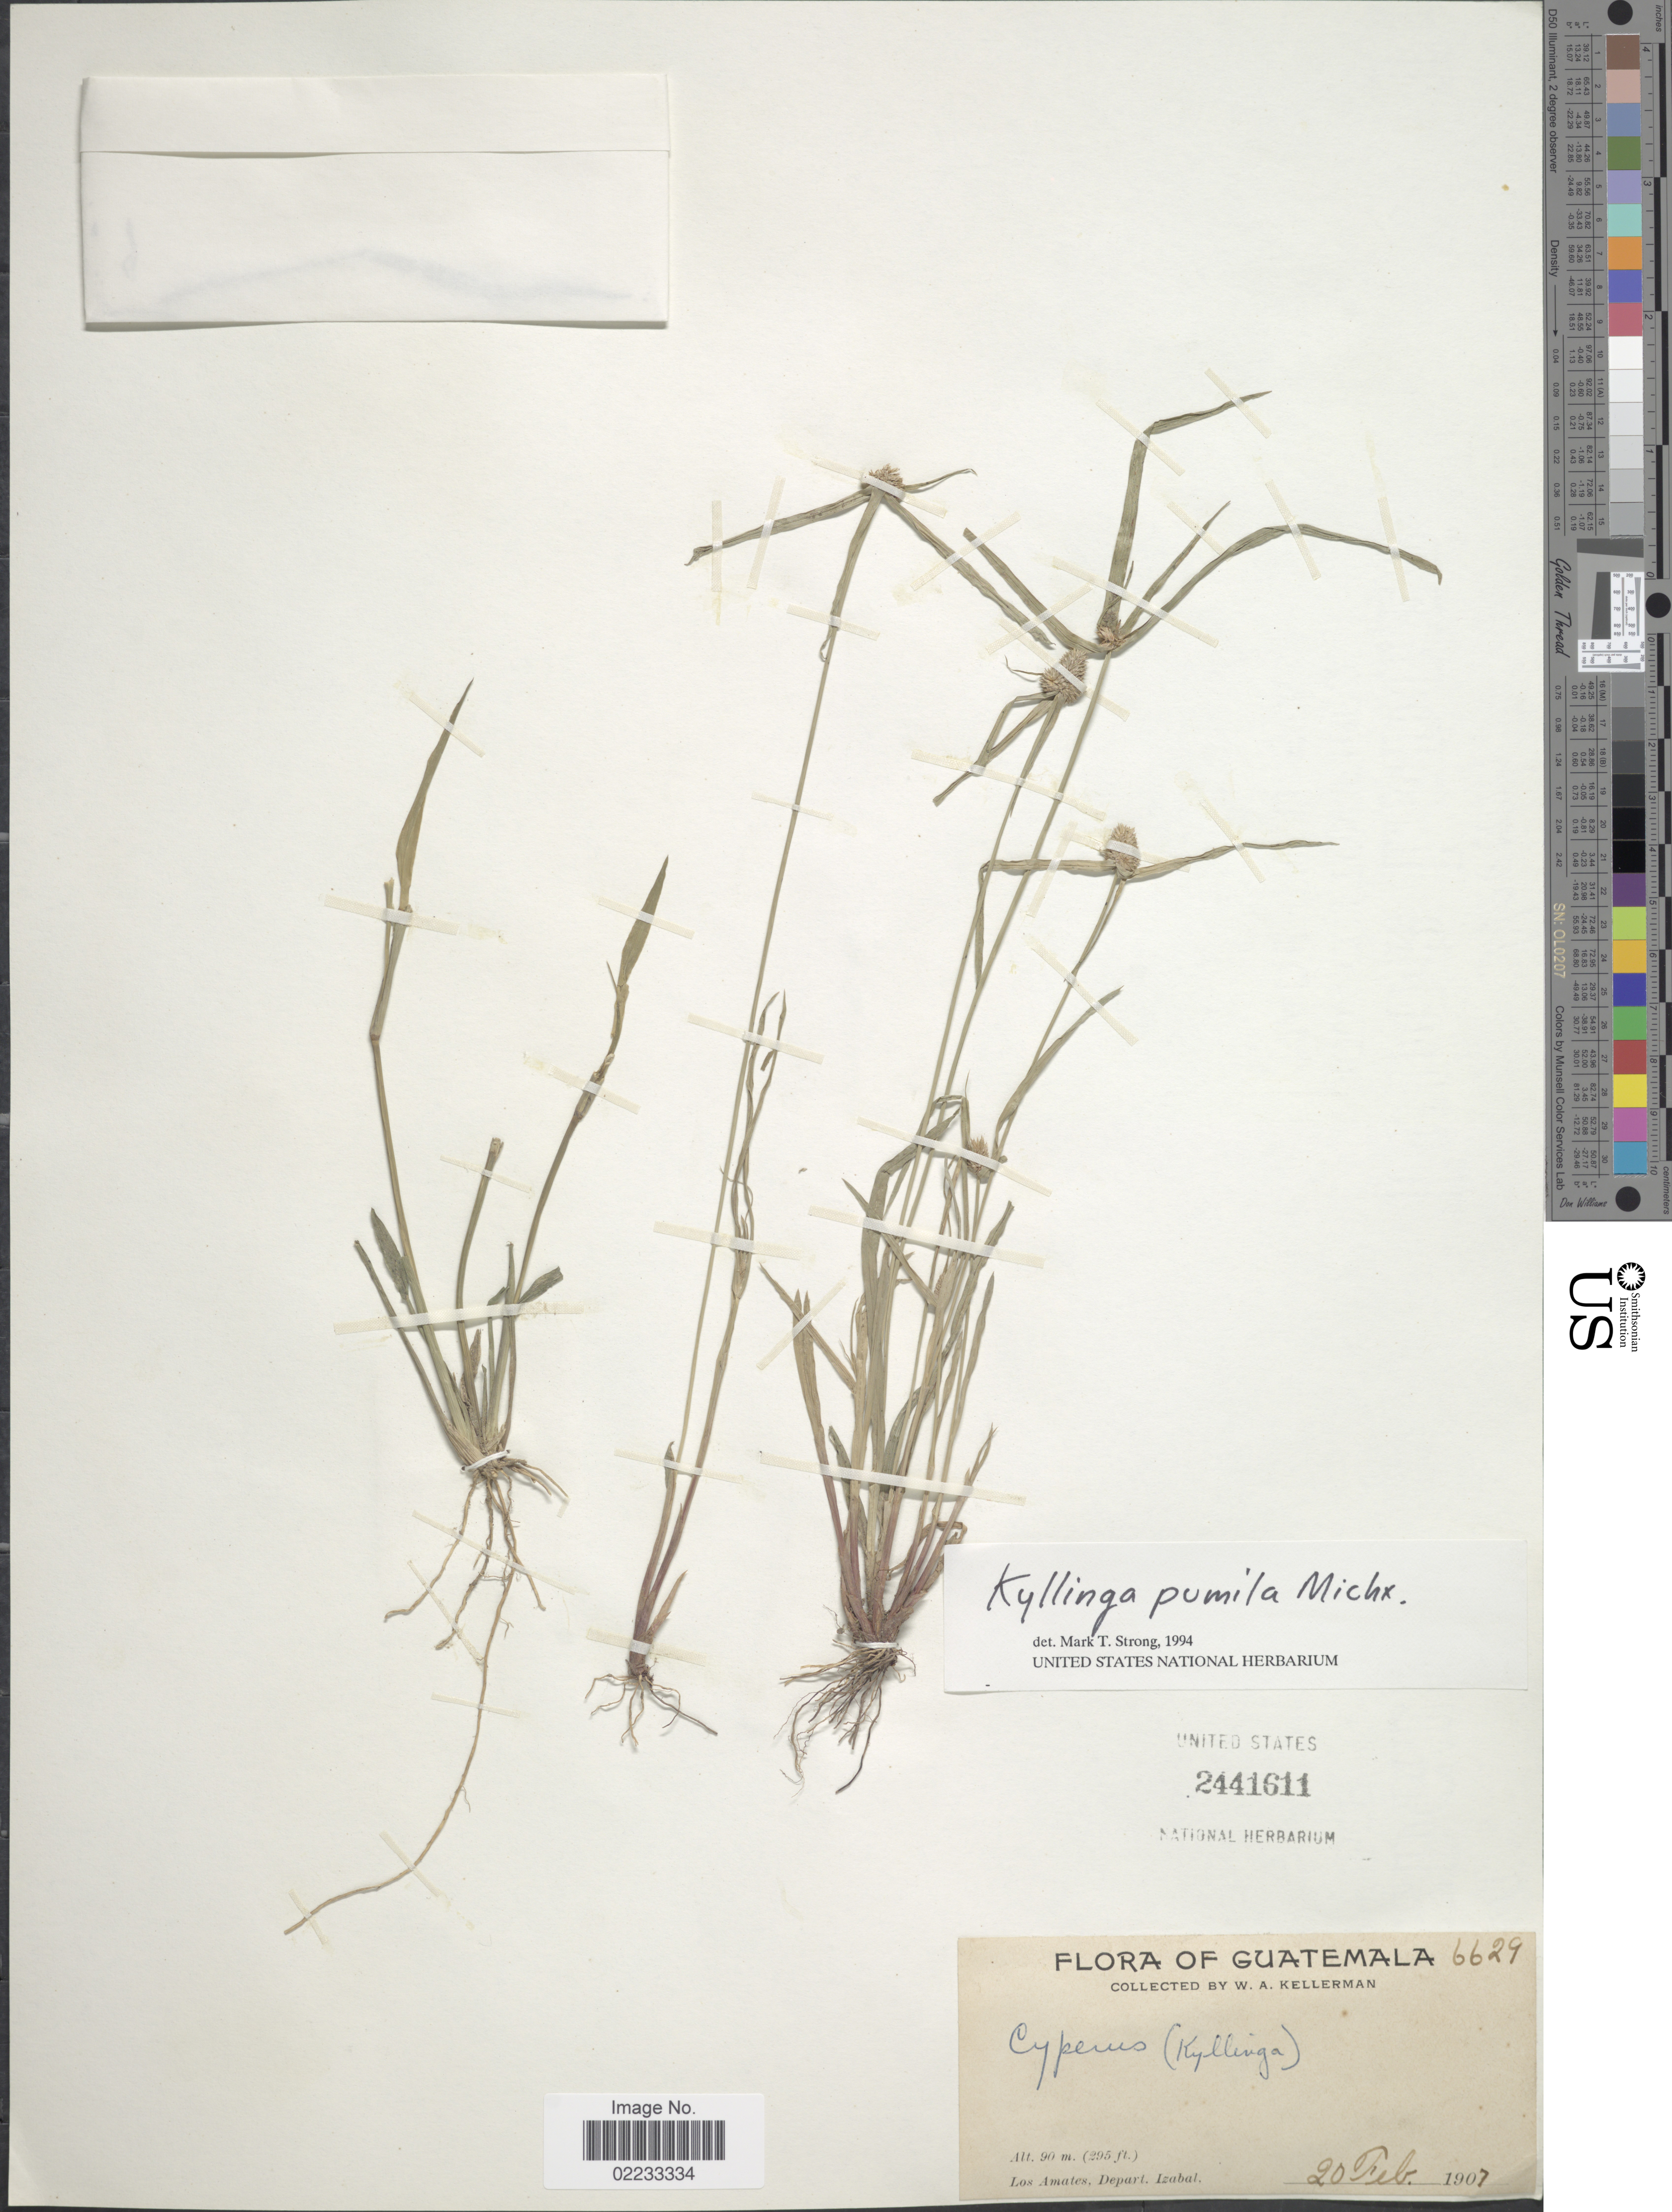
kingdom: Plantae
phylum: Tracheophyta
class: Liliopsida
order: Poales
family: Cyperaceae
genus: Cyperus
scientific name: Cyperus hortensis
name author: (Salzm. ex Steud.) Dorr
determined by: Strong, Mark T., (BOT), Smithsonian Institution - National Museum of Natural History (UNITED STATES)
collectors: W. Kellerman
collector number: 6629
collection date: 1907-02-20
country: Guatemala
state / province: Izabal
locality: Los Amates.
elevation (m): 90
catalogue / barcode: US 2441611